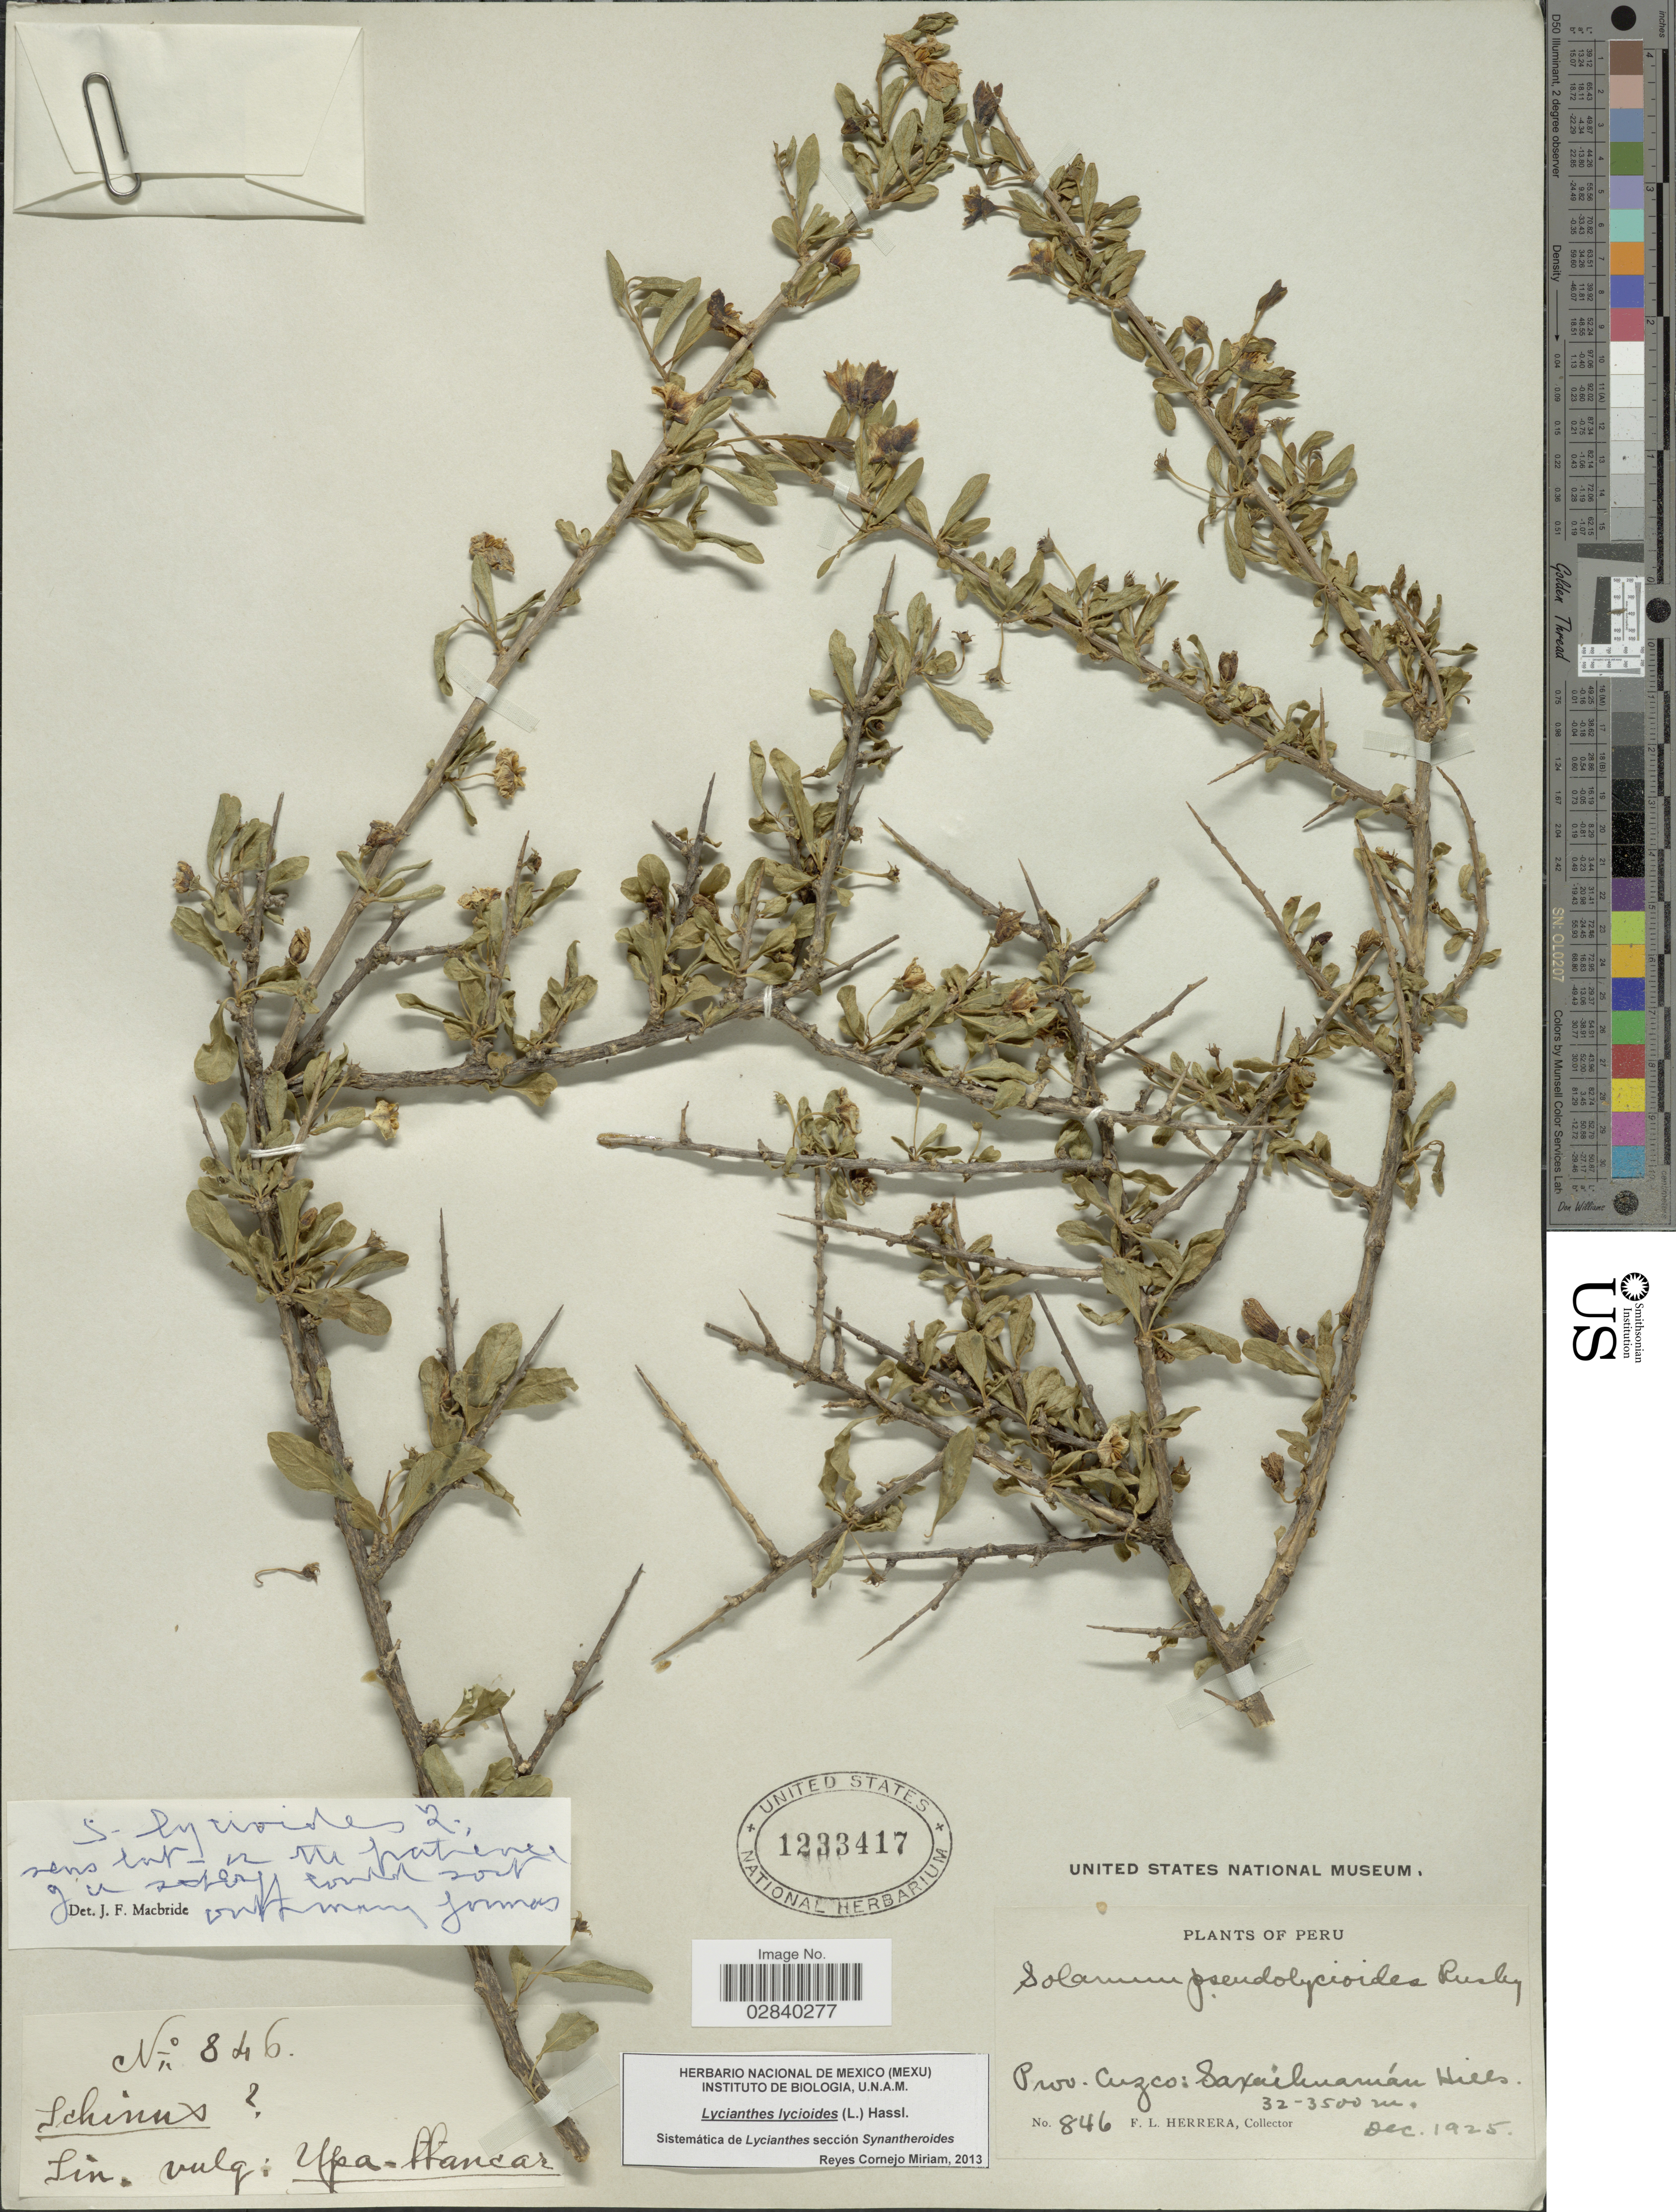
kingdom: Plantae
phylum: Tracheophyta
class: Magnoliopsida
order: Solanales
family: Solanaceae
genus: Lycianthes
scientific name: Lycianthes lycioides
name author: (L.) Hassl.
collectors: F. L. Herrera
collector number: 846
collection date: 1925-12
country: Peru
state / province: Cusco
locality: Prov. Cuzco: Saxaihuamán Hills.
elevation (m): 3200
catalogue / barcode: US 1233417